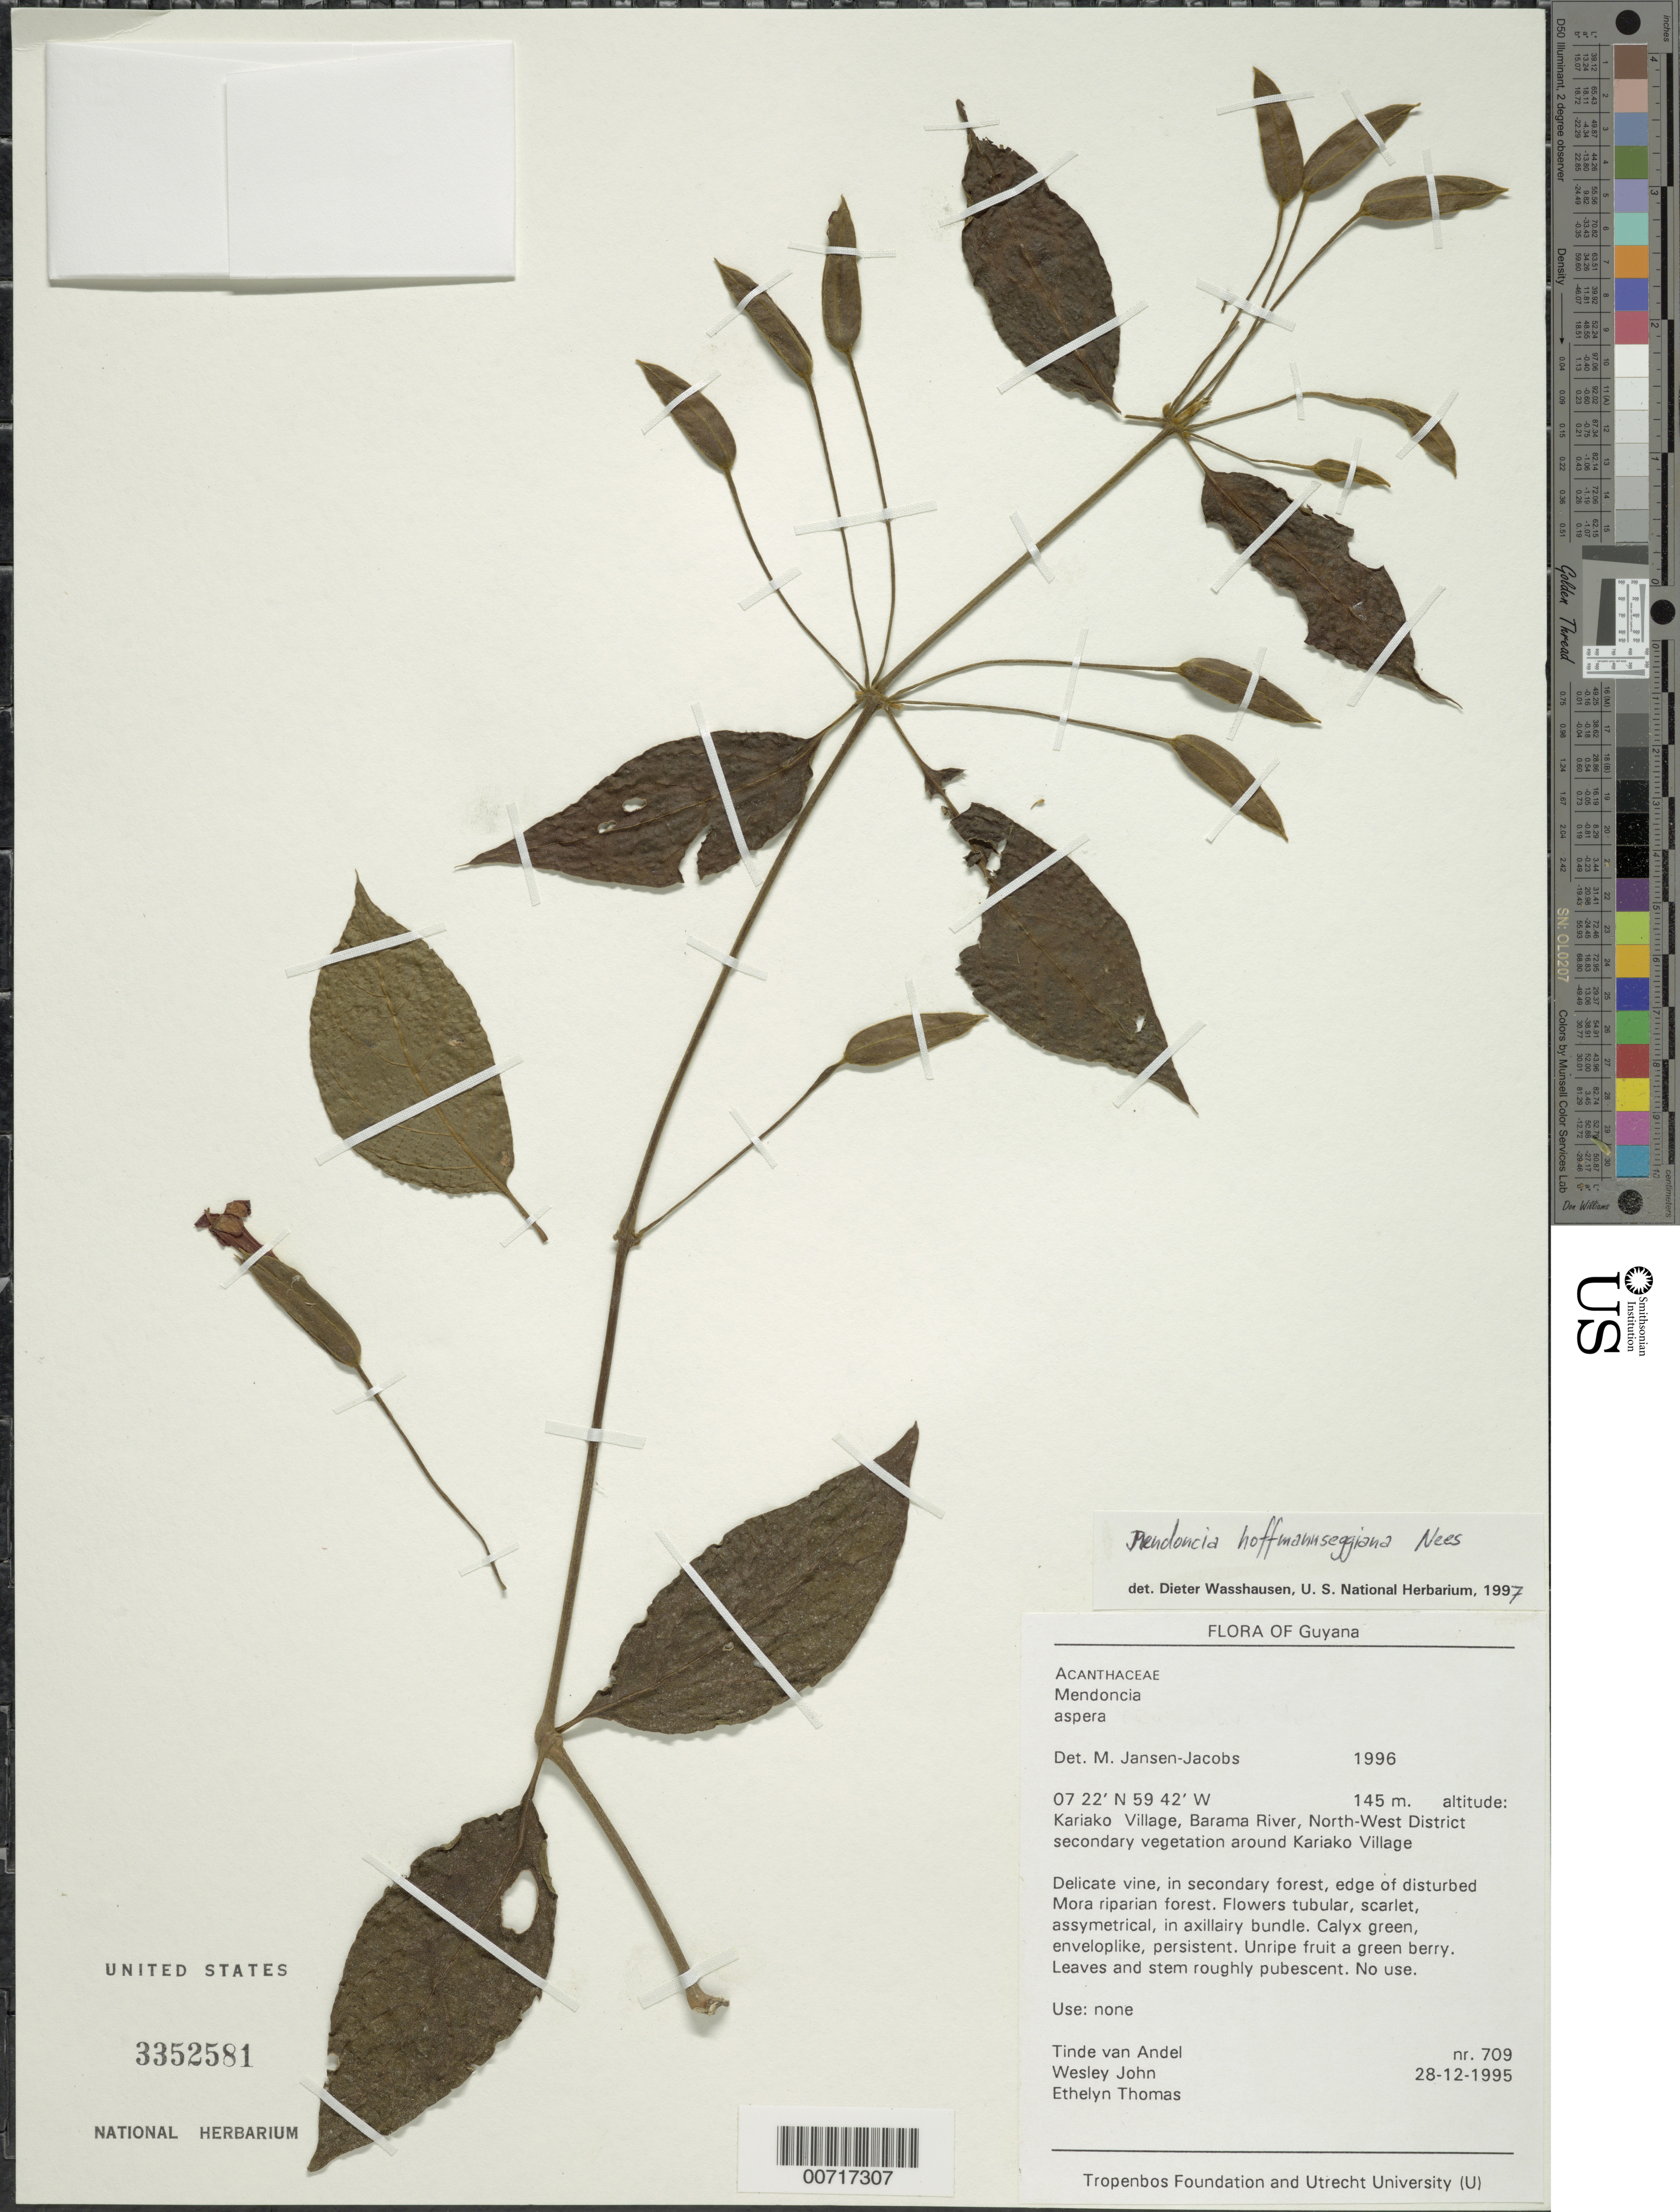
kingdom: Plantae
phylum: Tracheophyta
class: Magnoliopsida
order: Lamiales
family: Acanthaceae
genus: Mendoncia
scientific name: Mendoncia hoffmannseggiana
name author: Nees in DC.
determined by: Jansen-Jacobs, M. J., (U), Nationaal Herbarium Nederland, Utrecht University branch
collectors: T. R. van Andel, J. Wesley & E. Thomas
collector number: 709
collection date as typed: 28-Dec-95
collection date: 1995-12-28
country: Guyana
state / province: Barima-Waini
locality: Karaiko Village, Barama R., NW Dist.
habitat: Secondary vegetation around Kariako Village; edge of disturbed Mora riparian forest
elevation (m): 145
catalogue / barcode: US 3352581